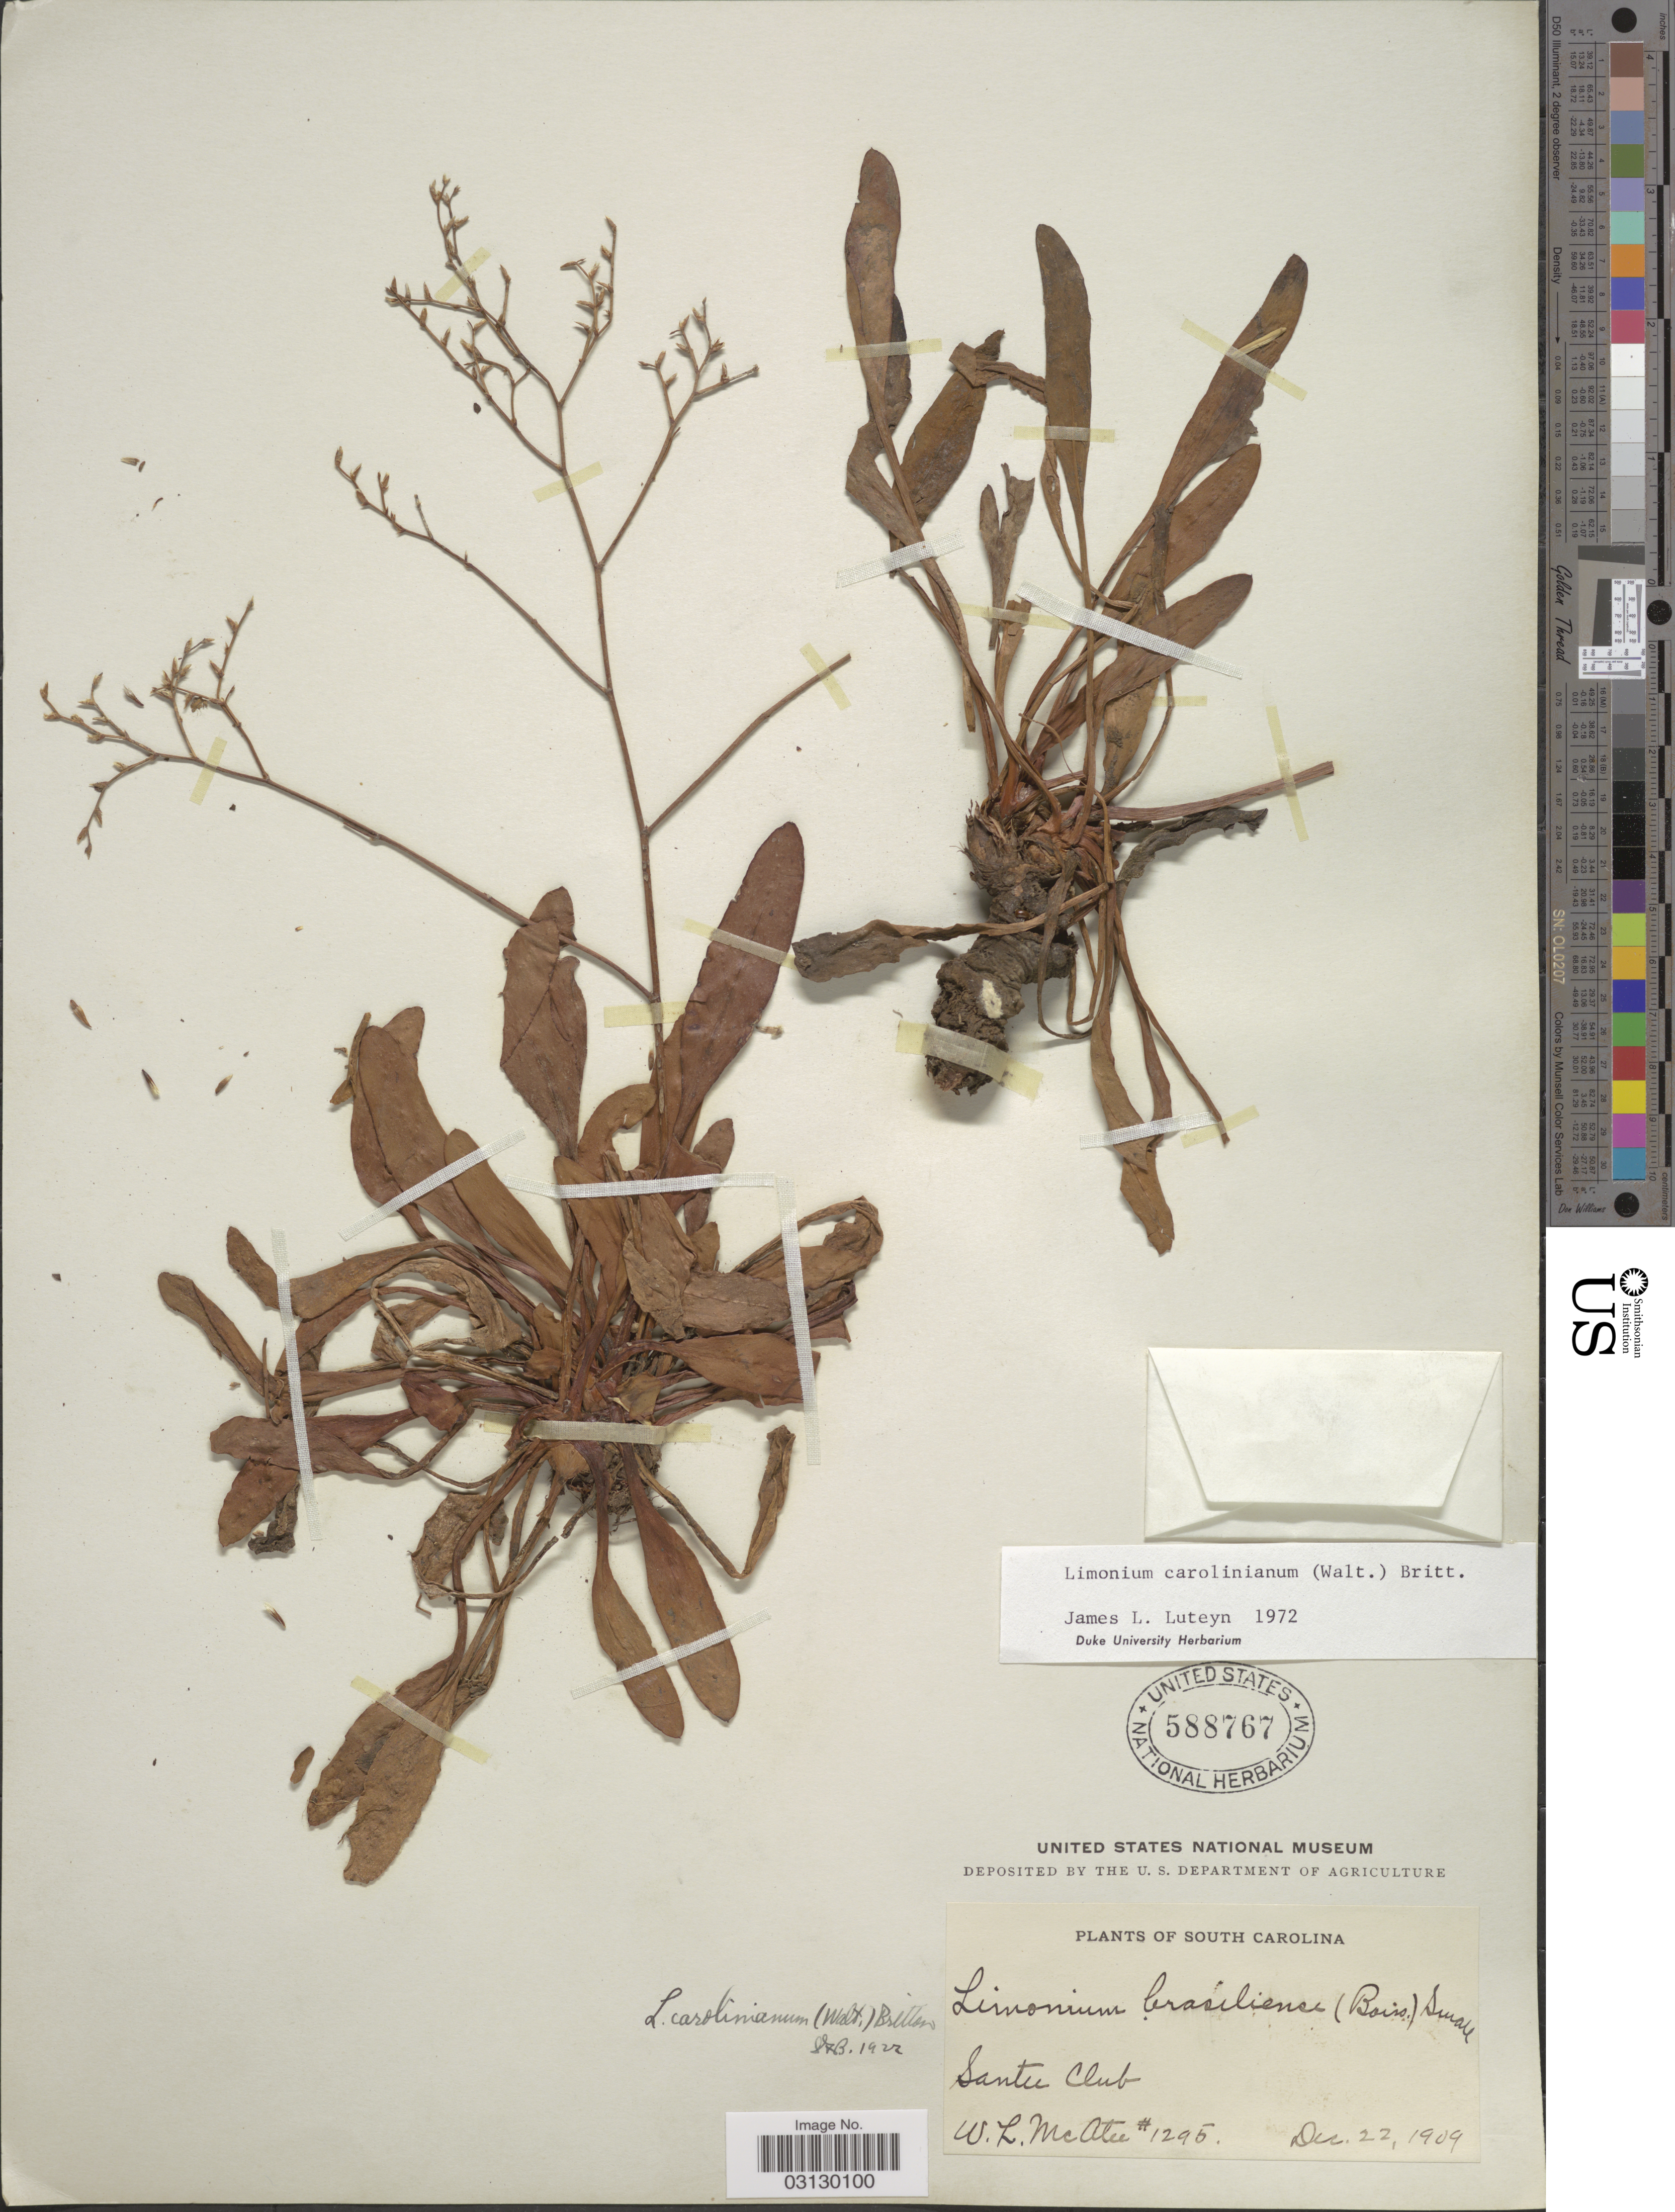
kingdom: Plantae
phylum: Tracheophyta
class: Magnoliopsida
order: Caryophyllales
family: Plumbaginaceae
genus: Limonium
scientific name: Limonium carolinianum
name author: (Walter) Britton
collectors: W. McAtee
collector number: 1295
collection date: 1909-12-22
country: United States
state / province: South Carolina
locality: Santee Club.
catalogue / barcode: US 588767